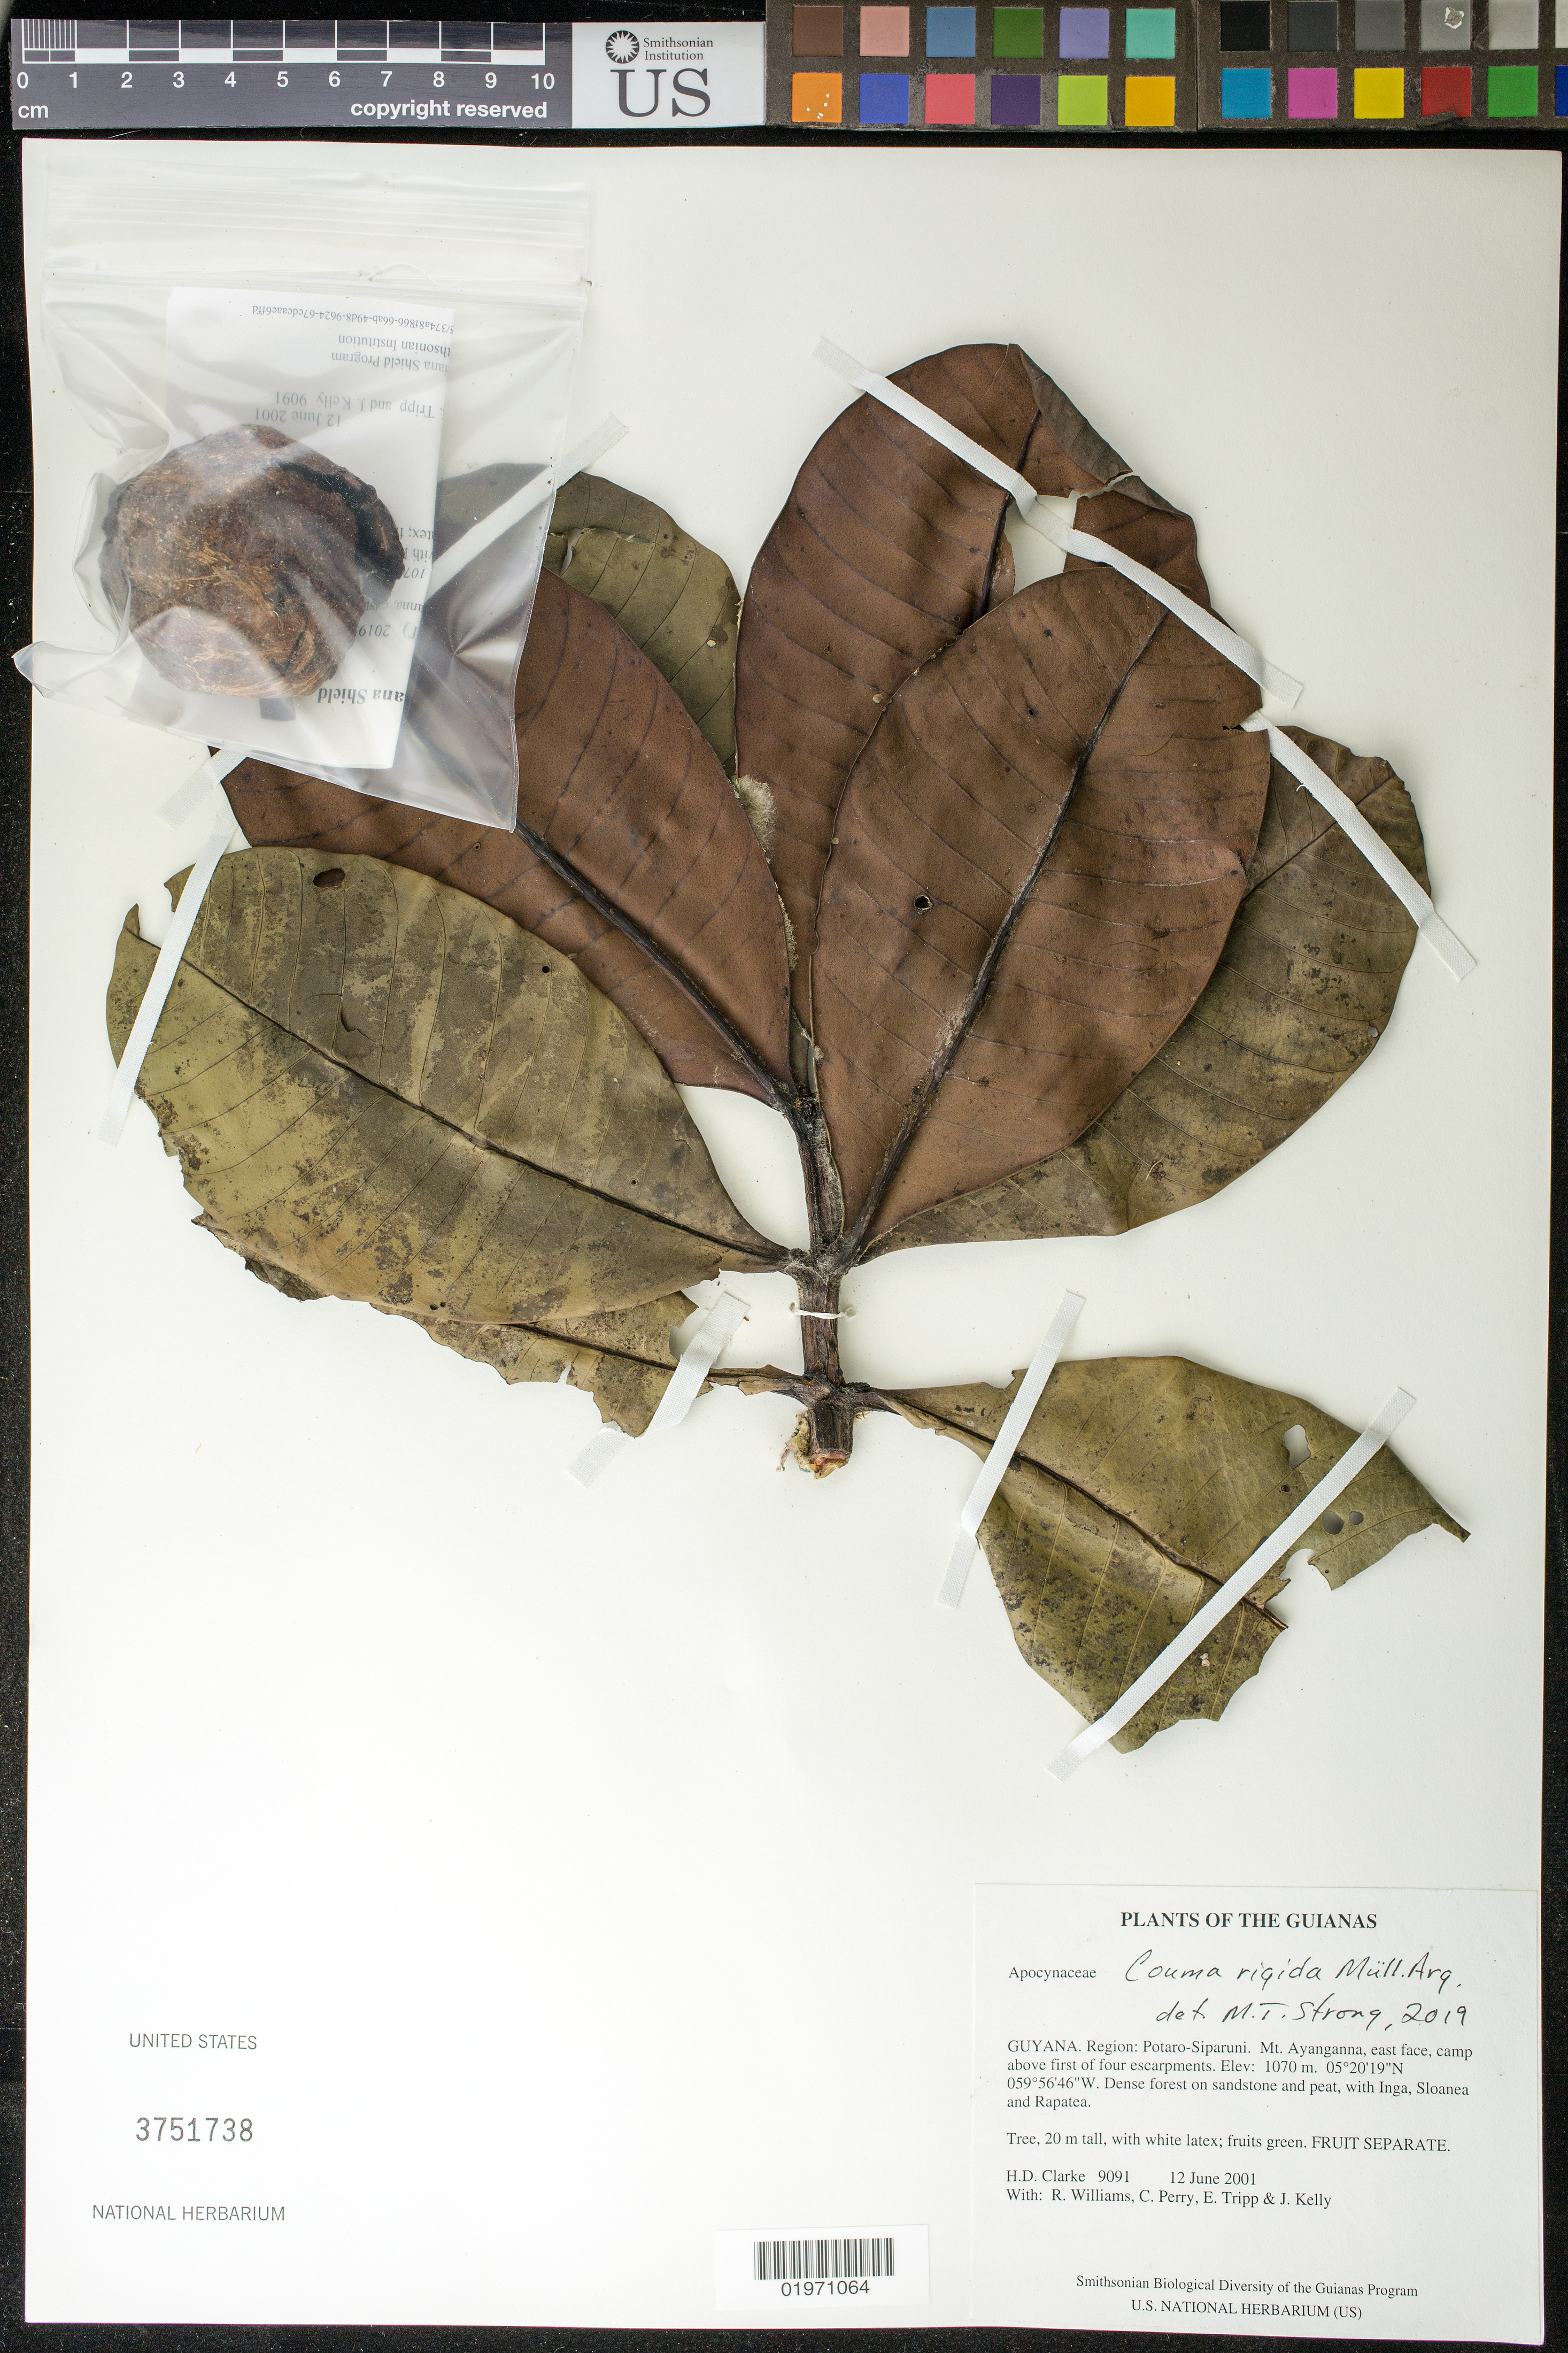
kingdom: Plantae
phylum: Tracheophyta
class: Magnoliopsida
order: Gentianales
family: Apocynaceae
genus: Couma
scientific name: Couma rigida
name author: Müll. Arg.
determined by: Strong, Mark T., (BOT), Smithsonian Institution - National Museum of Natural History (UNITED STATES)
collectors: H. D. Clarke, R. Williams, C. Perry, E. Tripp & J. Kelly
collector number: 9091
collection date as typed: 12 June 2001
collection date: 2001-06-12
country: Guyana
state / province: Potaro-Siparuni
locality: Mt. Ayanganna, east face, camp above first of four escarpments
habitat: Dense forest on sandstone and peat, with Inga, Sloanea and Rapatea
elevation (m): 1070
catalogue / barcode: US 3751738